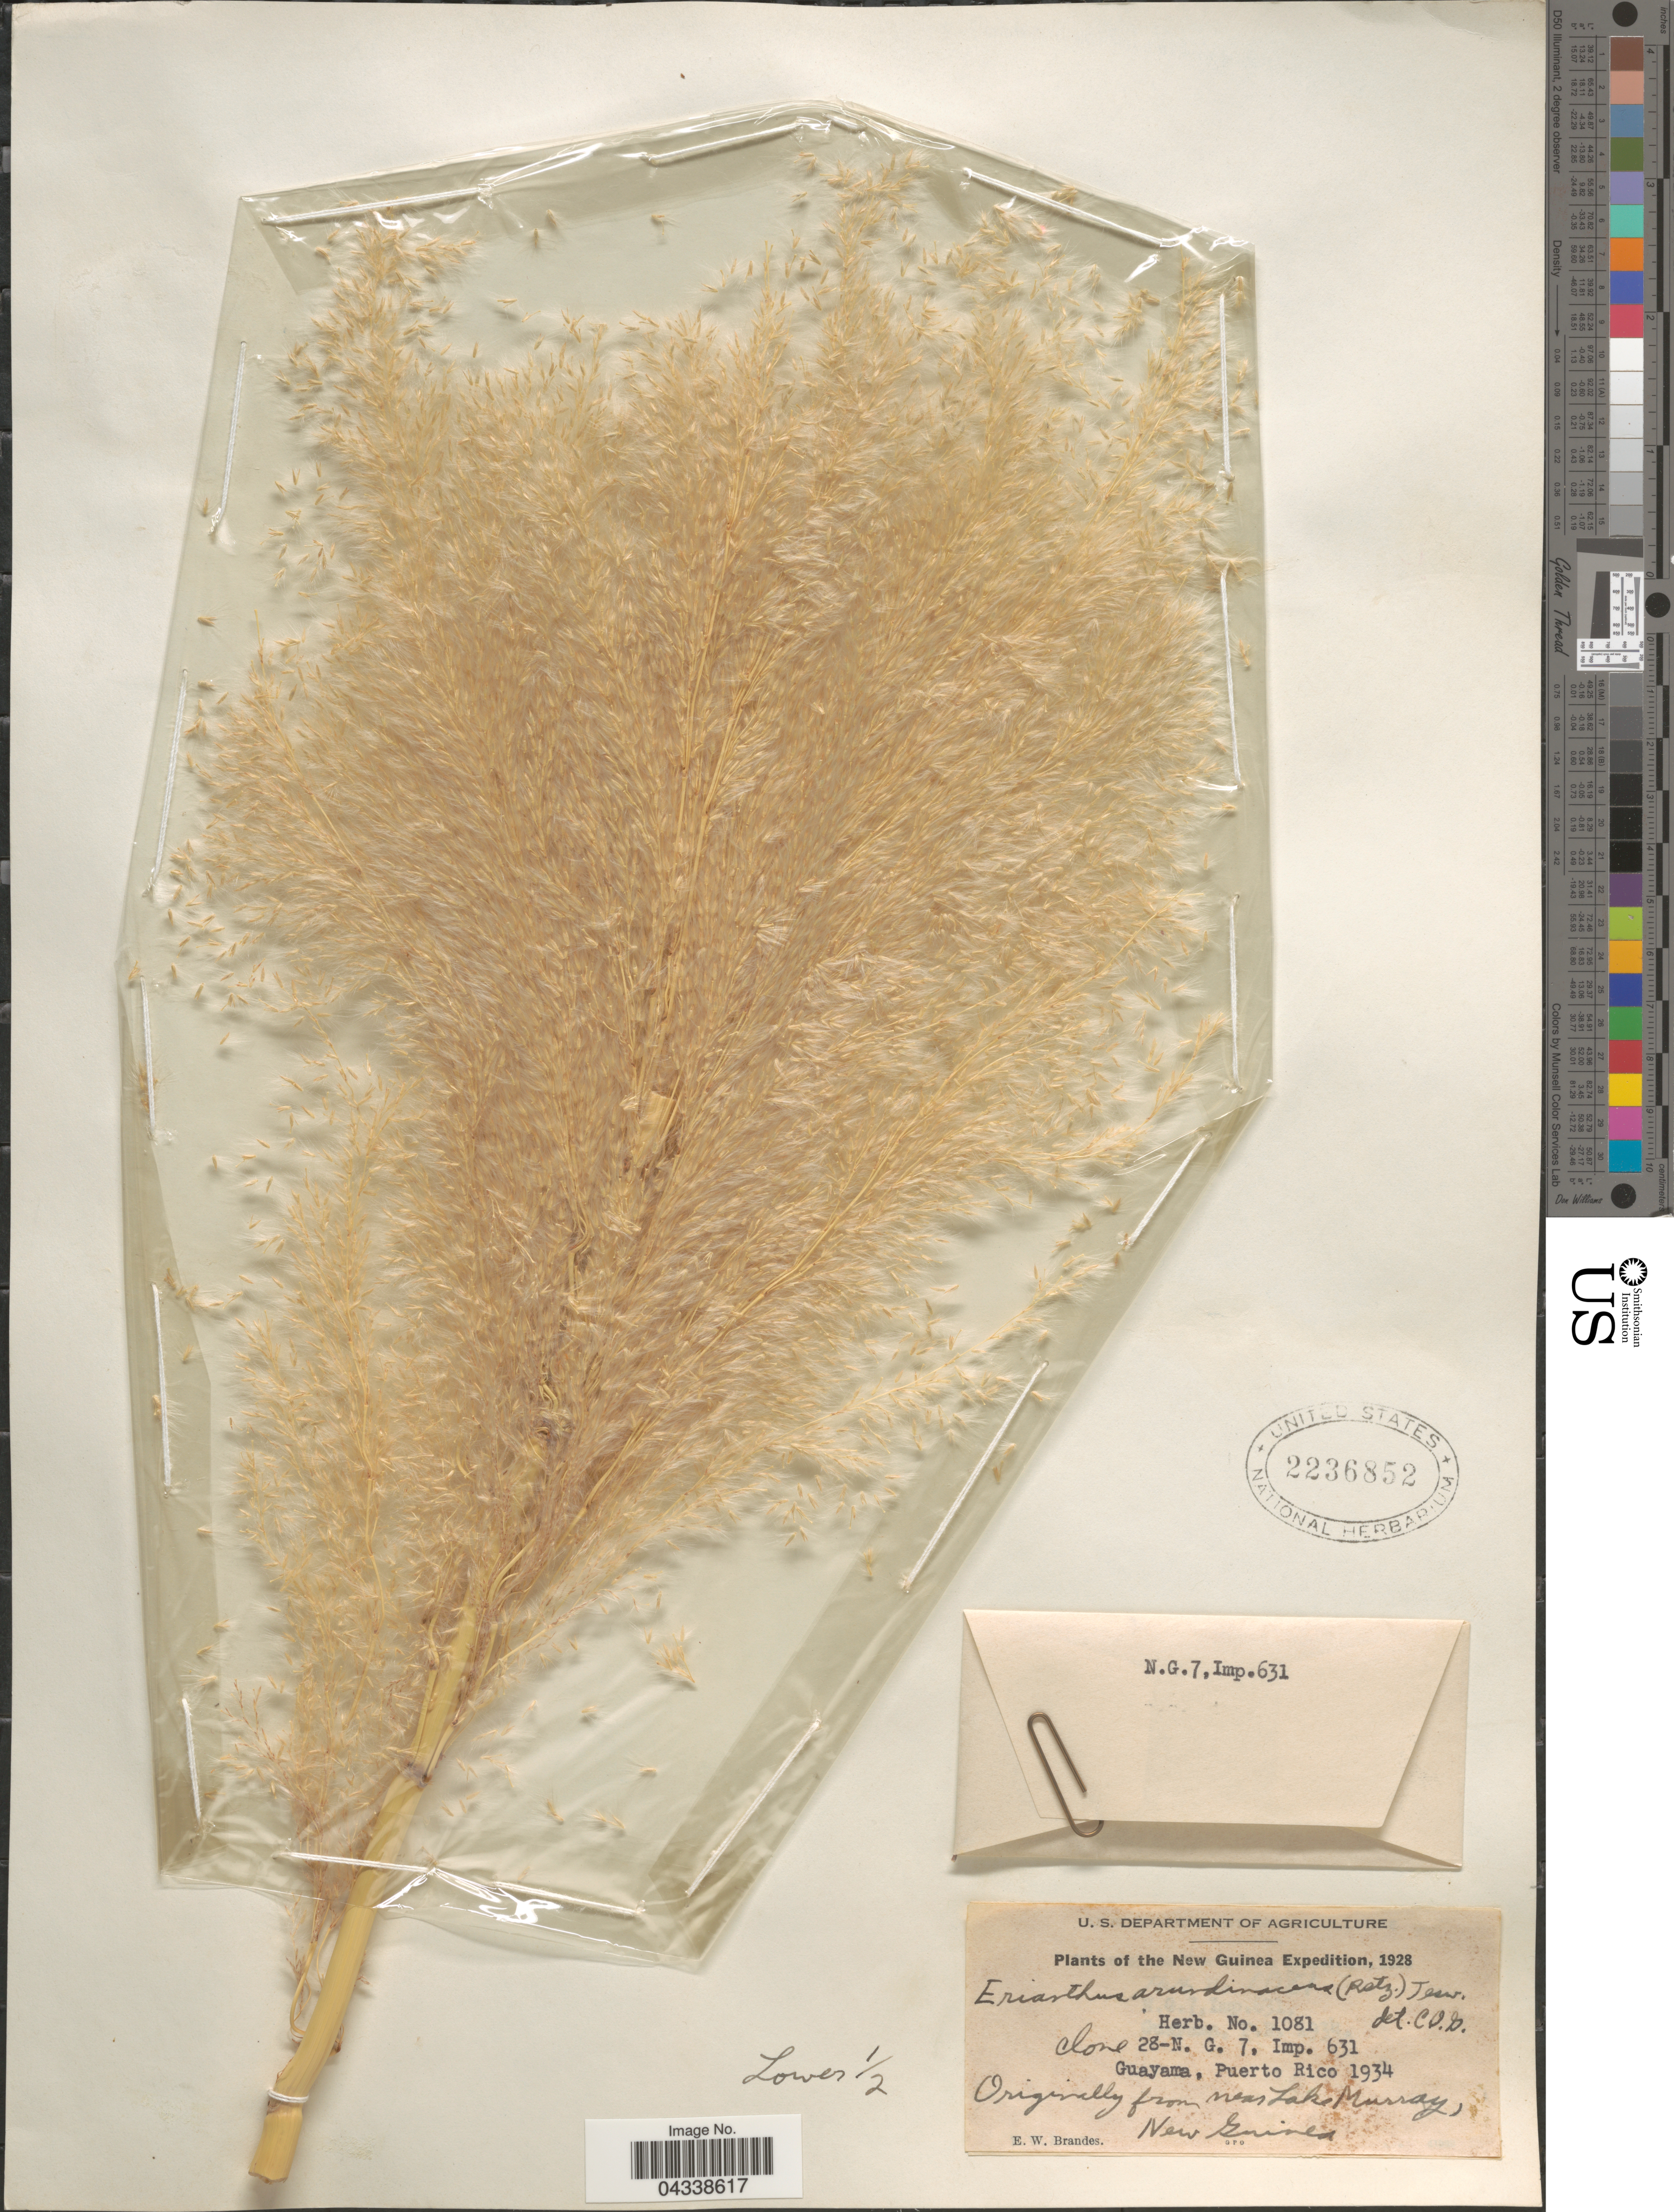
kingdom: Plantae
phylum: Tracheophyta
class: Liliopsida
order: Poales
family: Poaceae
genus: Tripidium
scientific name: Tripidium arundinaceum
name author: (Retz.) Welker et al.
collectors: E. Brandes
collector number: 1081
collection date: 1934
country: Puerto Rico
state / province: Guayama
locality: The New Guinea Expedition, 1928. clone 28-N. G. 7, Imp. 631. [unsure placement]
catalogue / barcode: US 2236852